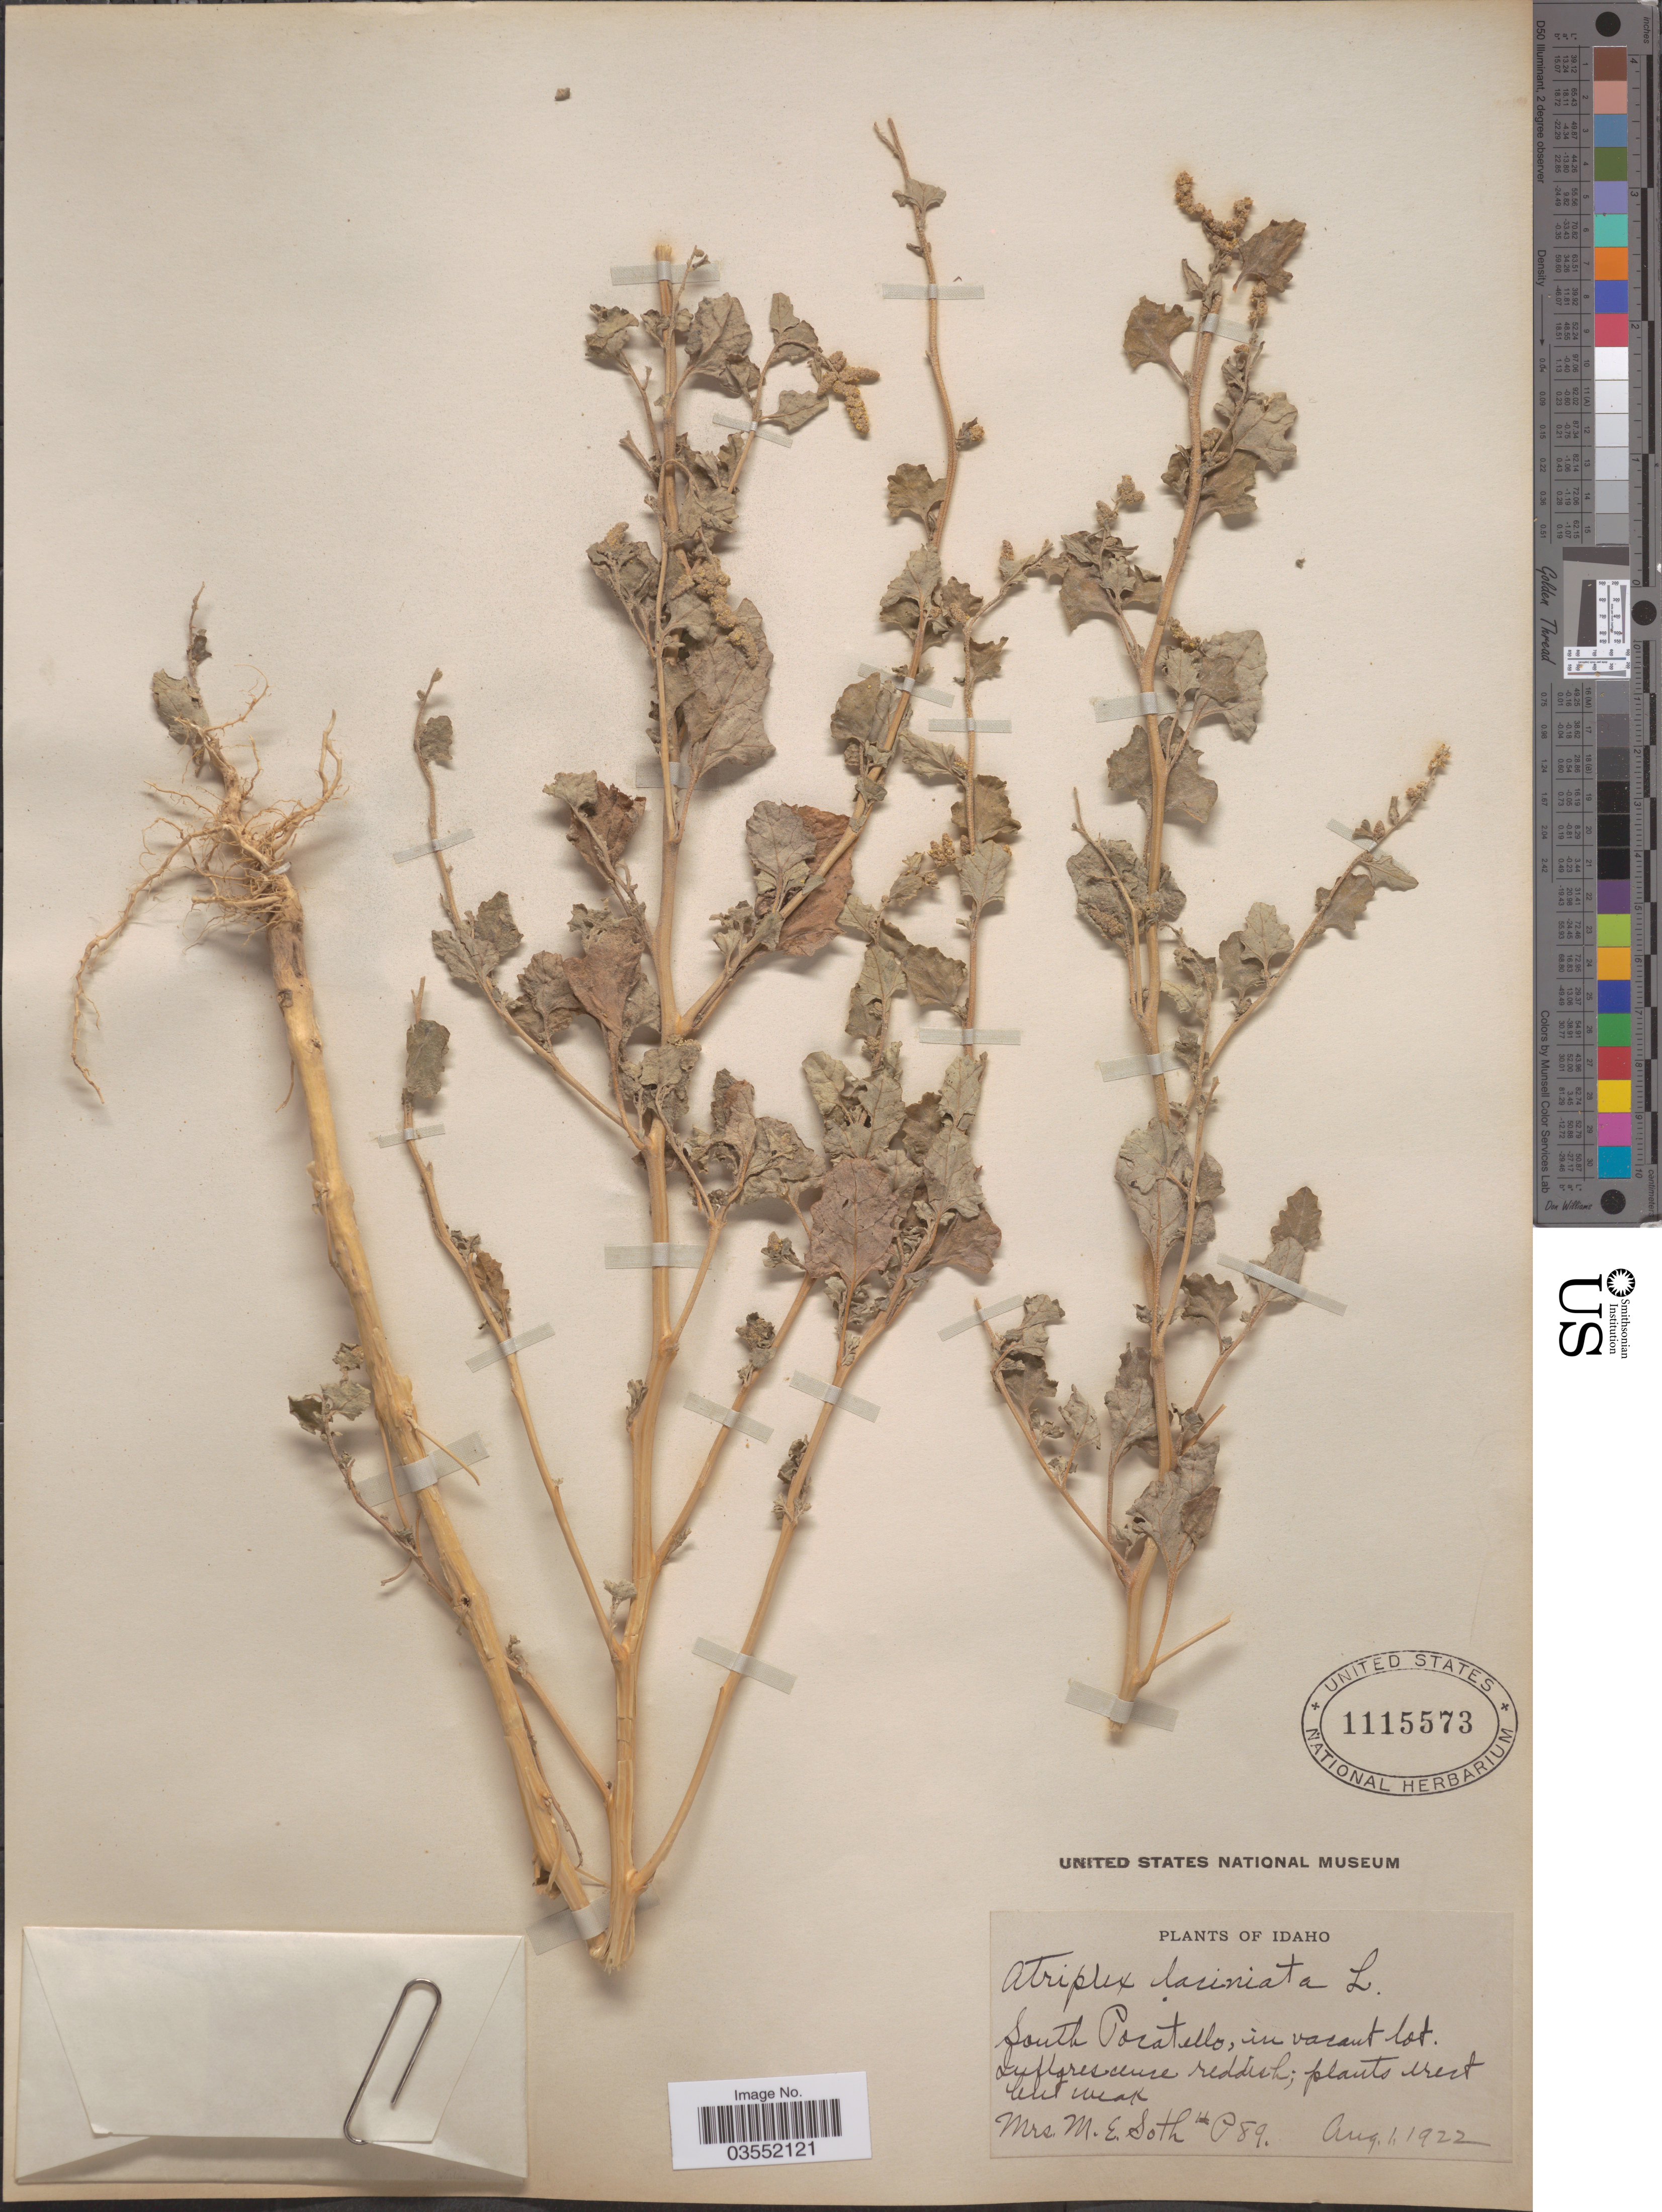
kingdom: Plantae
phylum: Tracheophyta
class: Magnoliopsida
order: Caryophyllales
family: Amaranthaceae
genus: Atriplex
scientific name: Atriplex laciniata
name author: L.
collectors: M. Soth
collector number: P89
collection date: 1922-08-01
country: United States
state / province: Idaho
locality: South Pocatello, in vacant lot.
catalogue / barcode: US 1115573